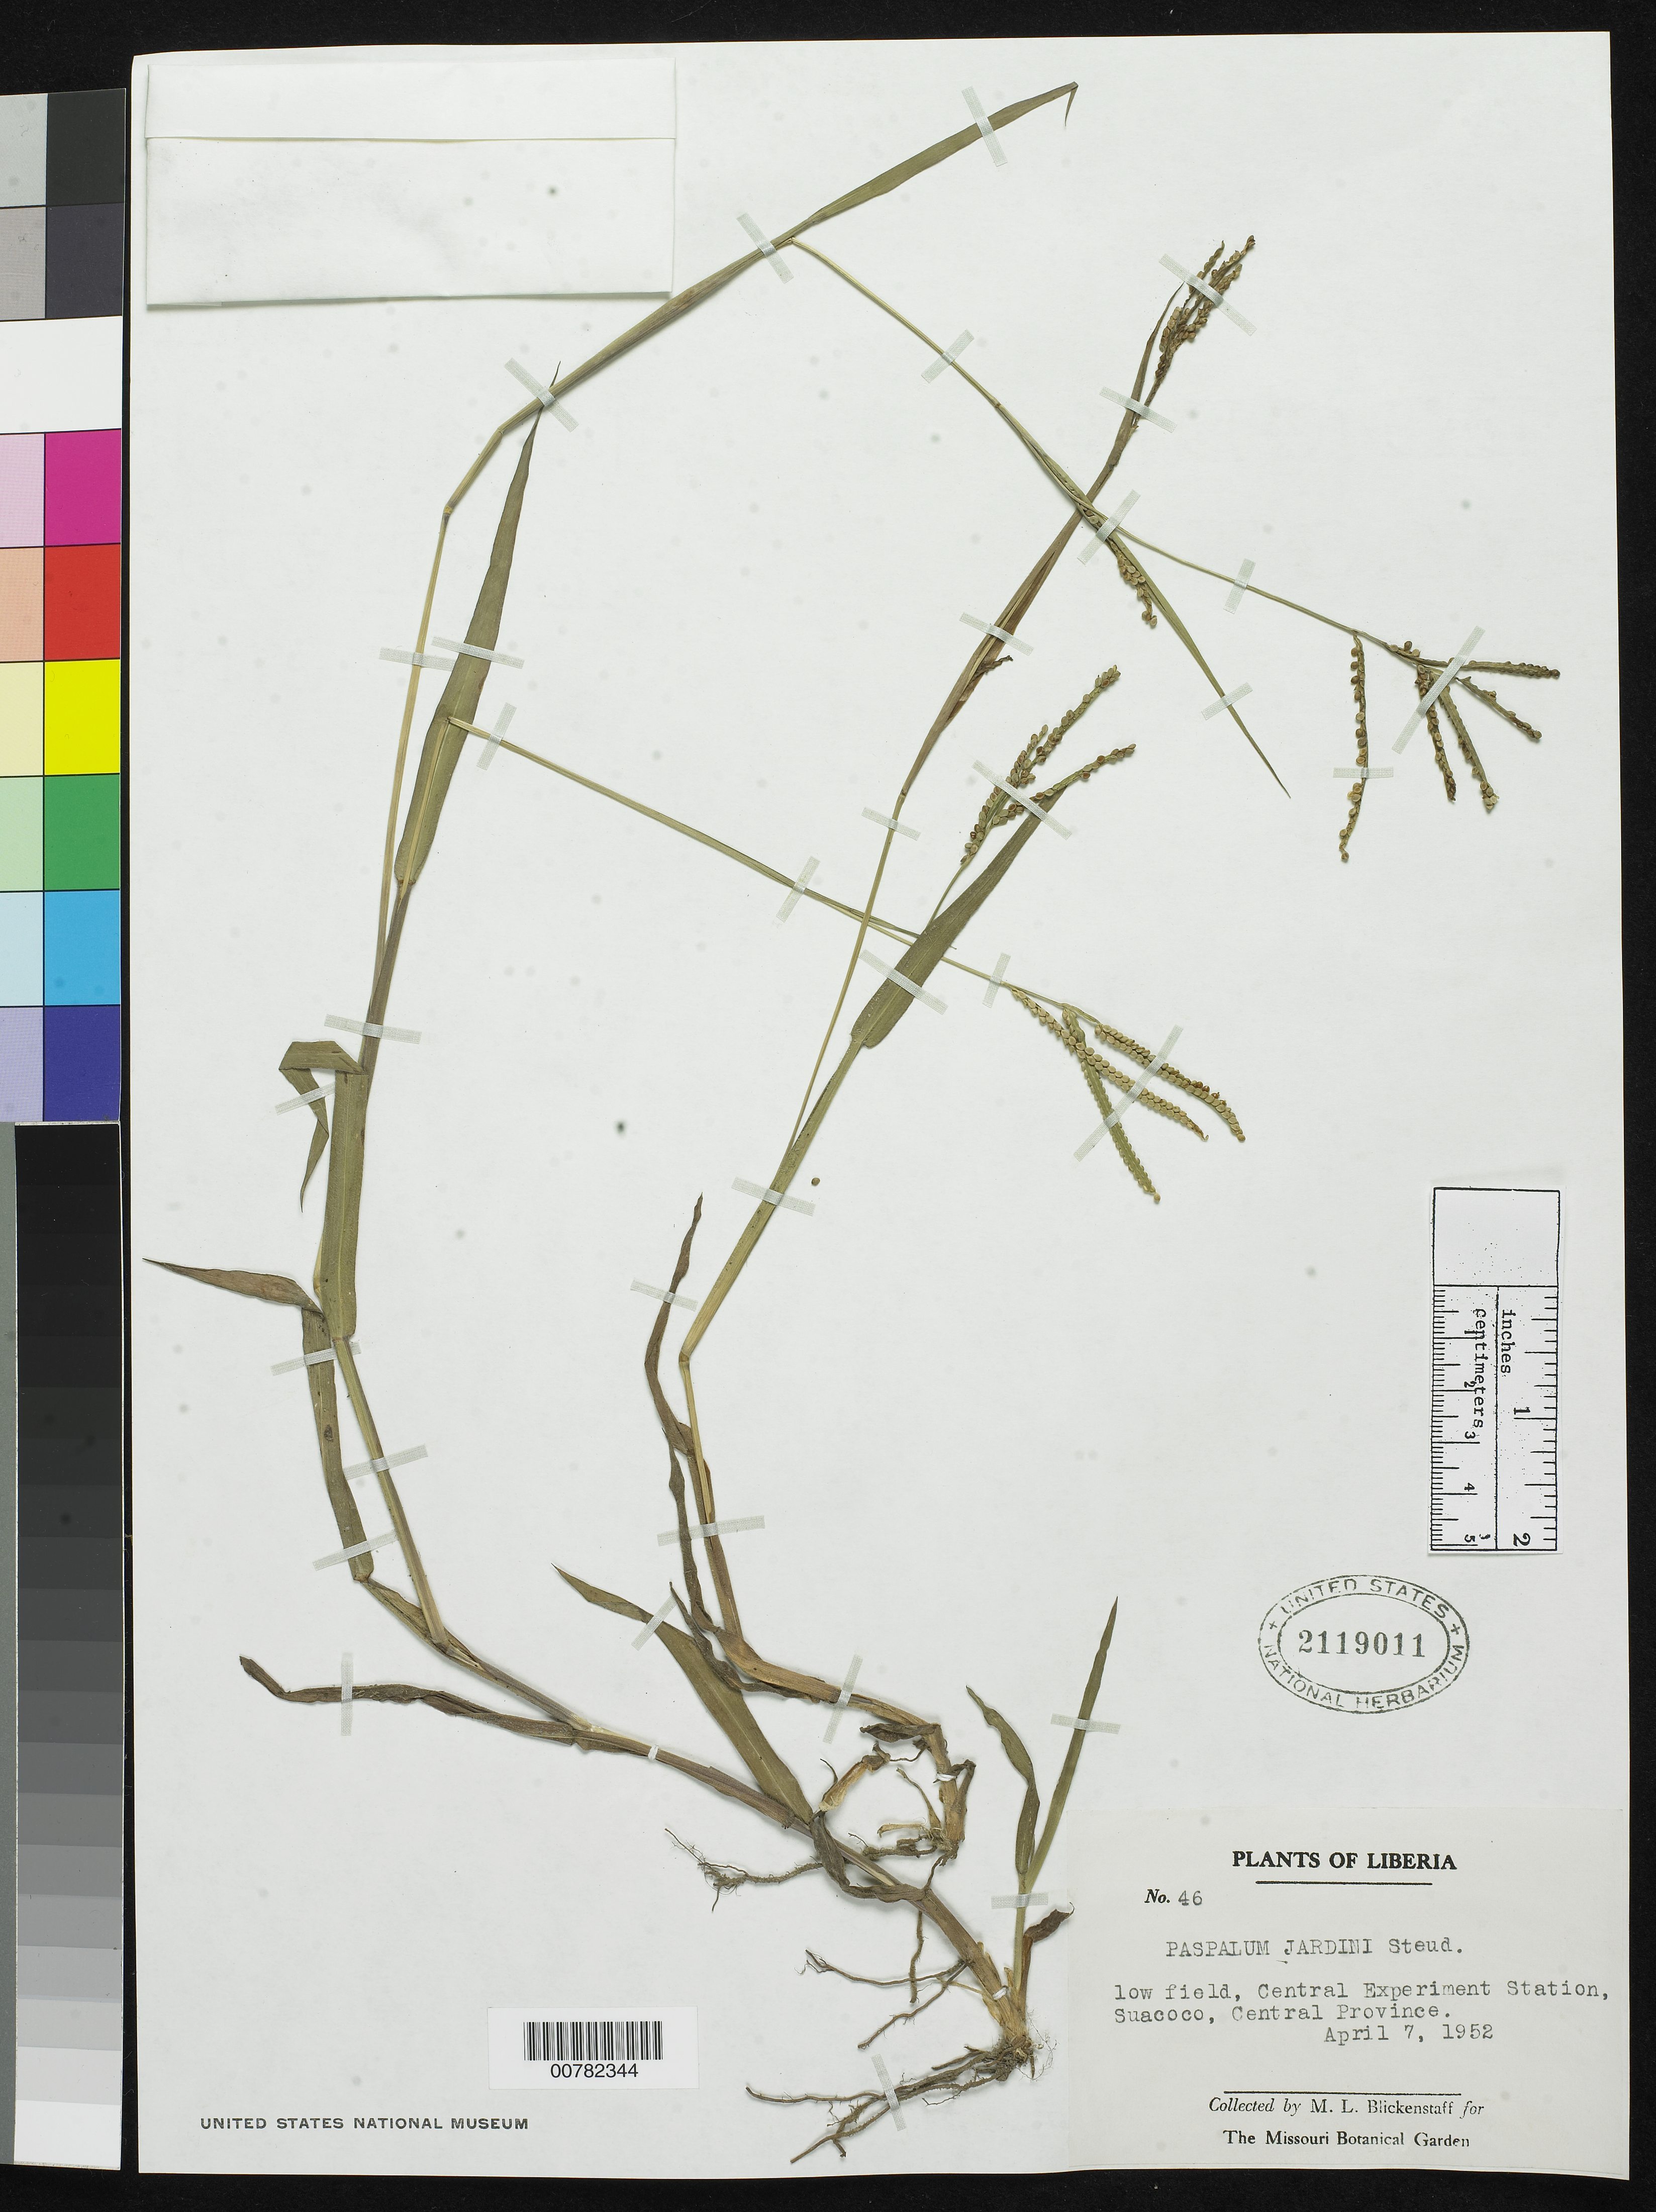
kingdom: Plantae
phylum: Tracheophyta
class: Liliopsida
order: Poales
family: Poaceae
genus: Paspalum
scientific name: Paspalum jardini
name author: Steud.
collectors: M. Biickenstaff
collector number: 46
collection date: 1952-04-07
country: Liberia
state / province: Bong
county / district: Suakoko [Suacoco]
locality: low field, Central Experiment Station, Suacoco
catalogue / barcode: US 2119011